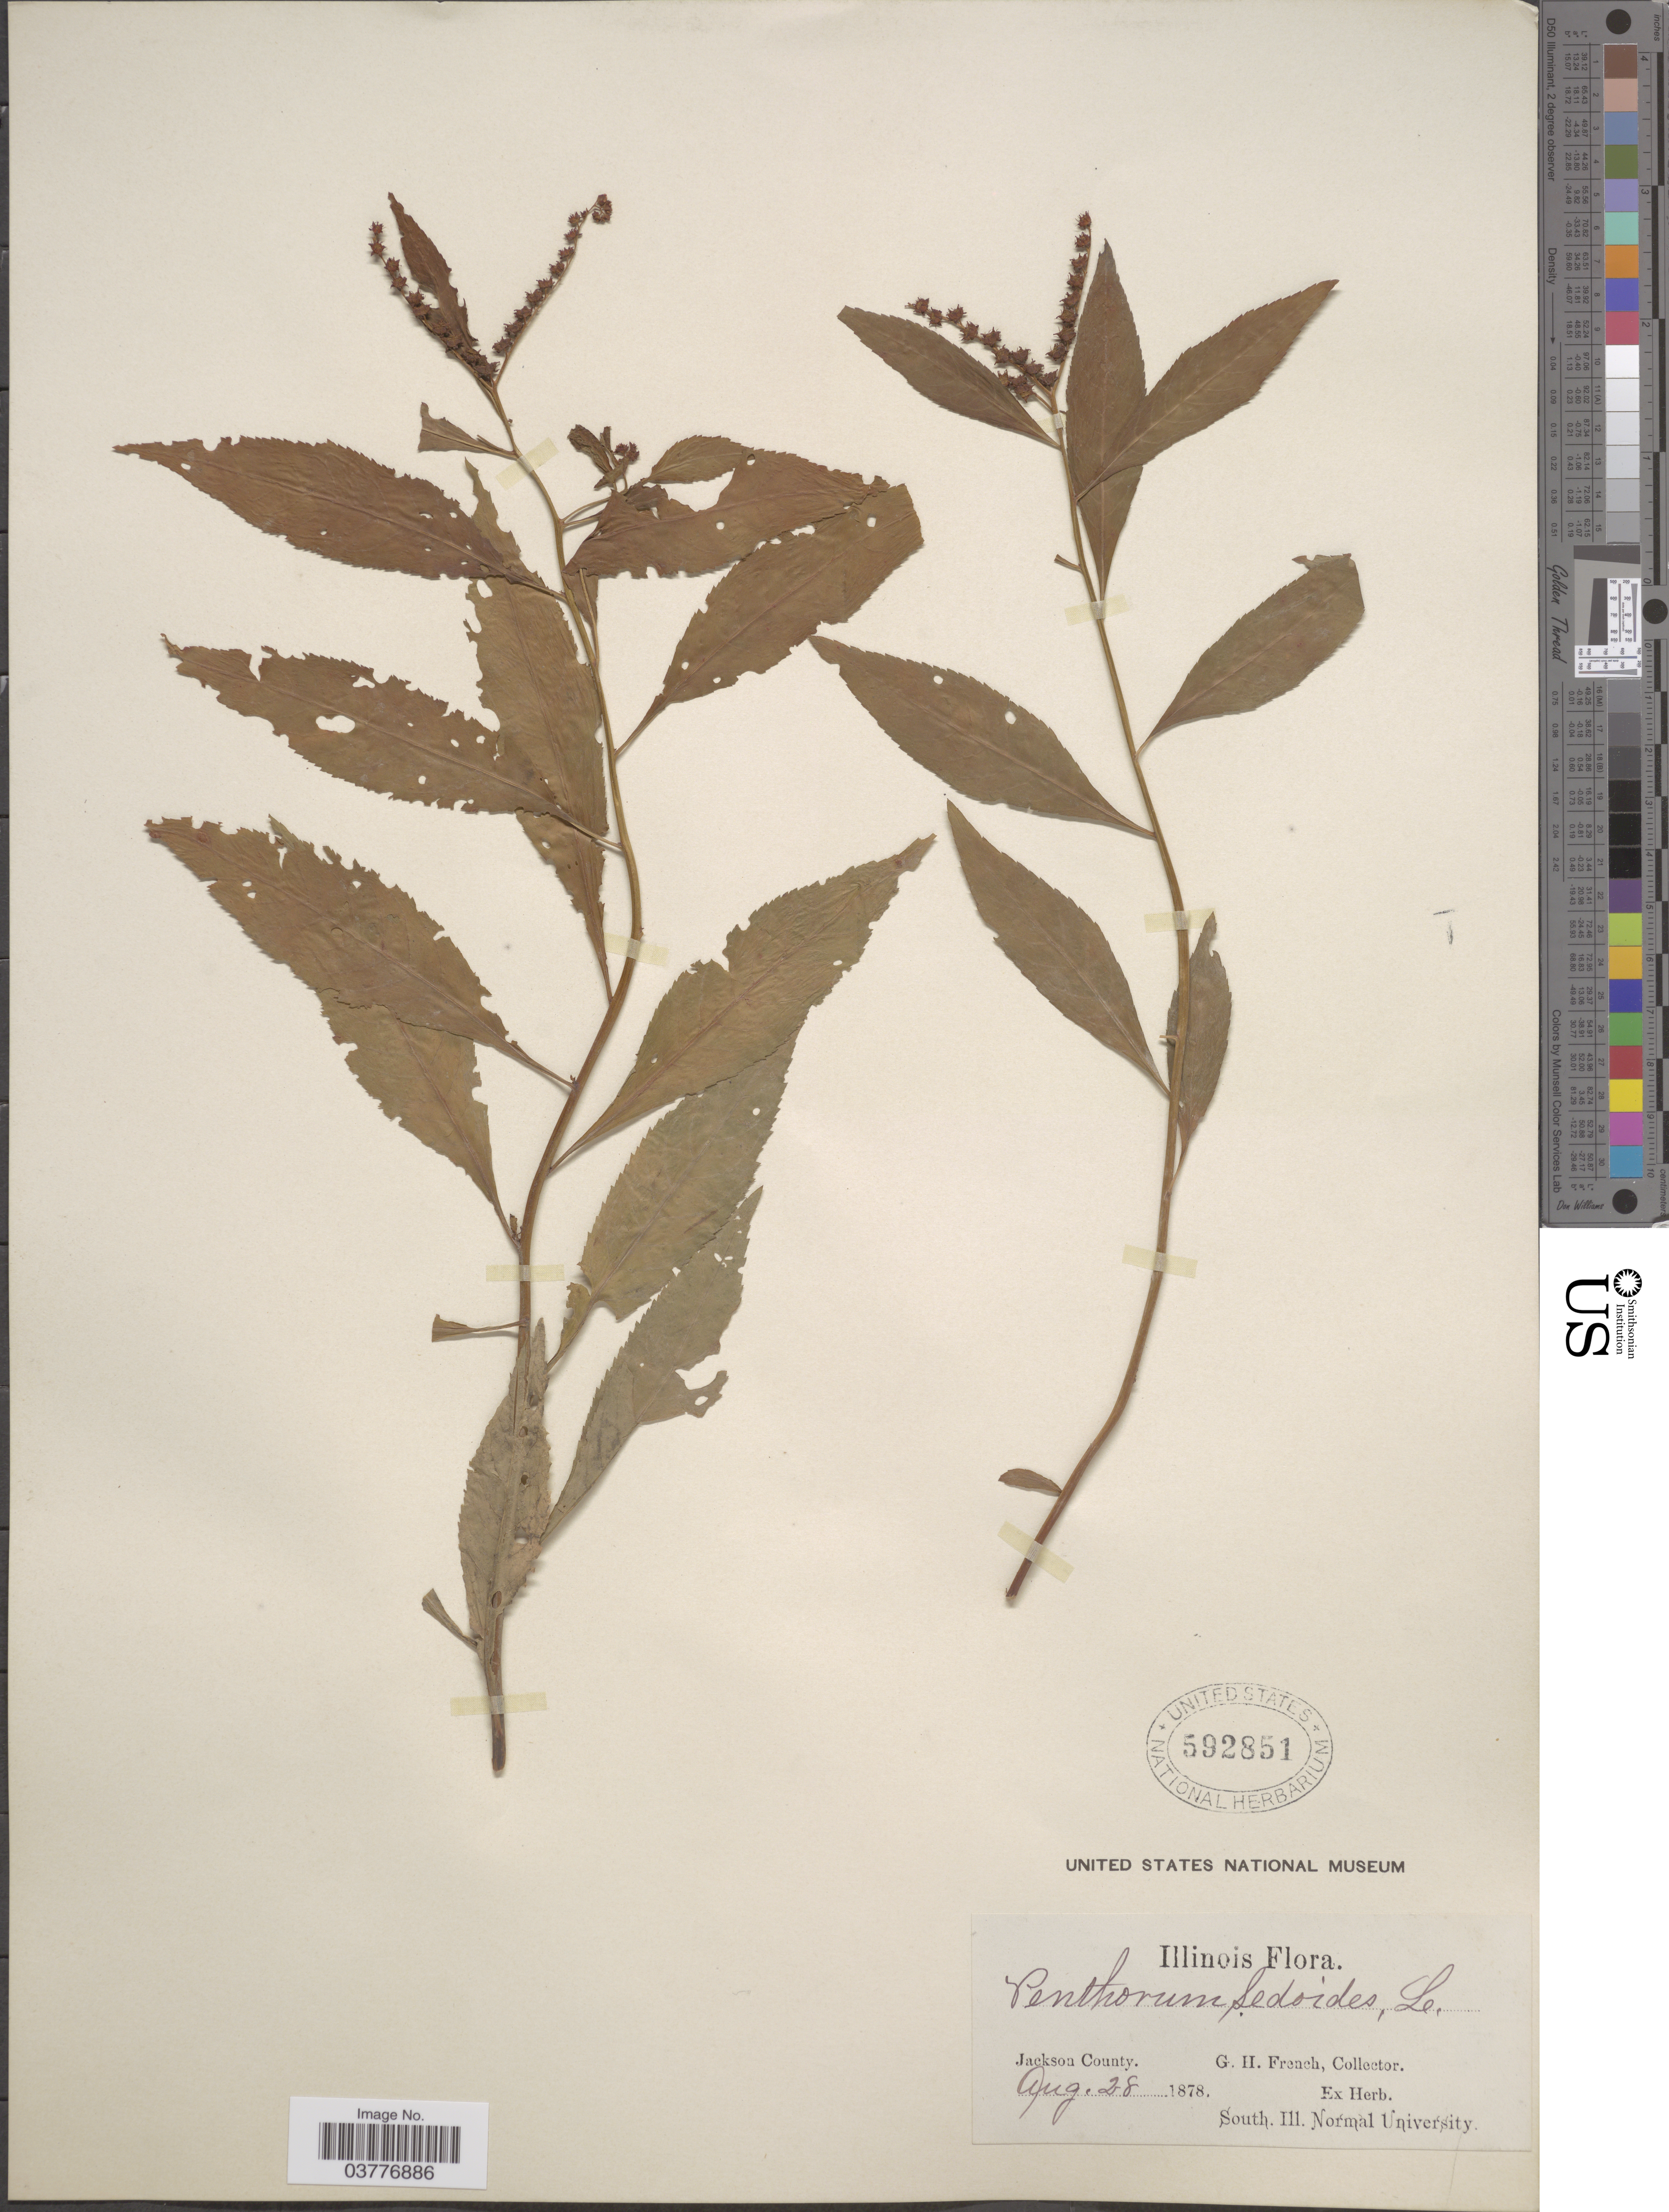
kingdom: Plantae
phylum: Tracheophyta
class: Magnoliopsida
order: Saxifragales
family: Penthoraceae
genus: Penthorum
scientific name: Penthorum sedoides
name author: L.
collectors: G. H. French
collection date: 1878-08-28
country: United States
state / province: Illinois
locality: Jackson County.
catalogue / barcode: US 592851